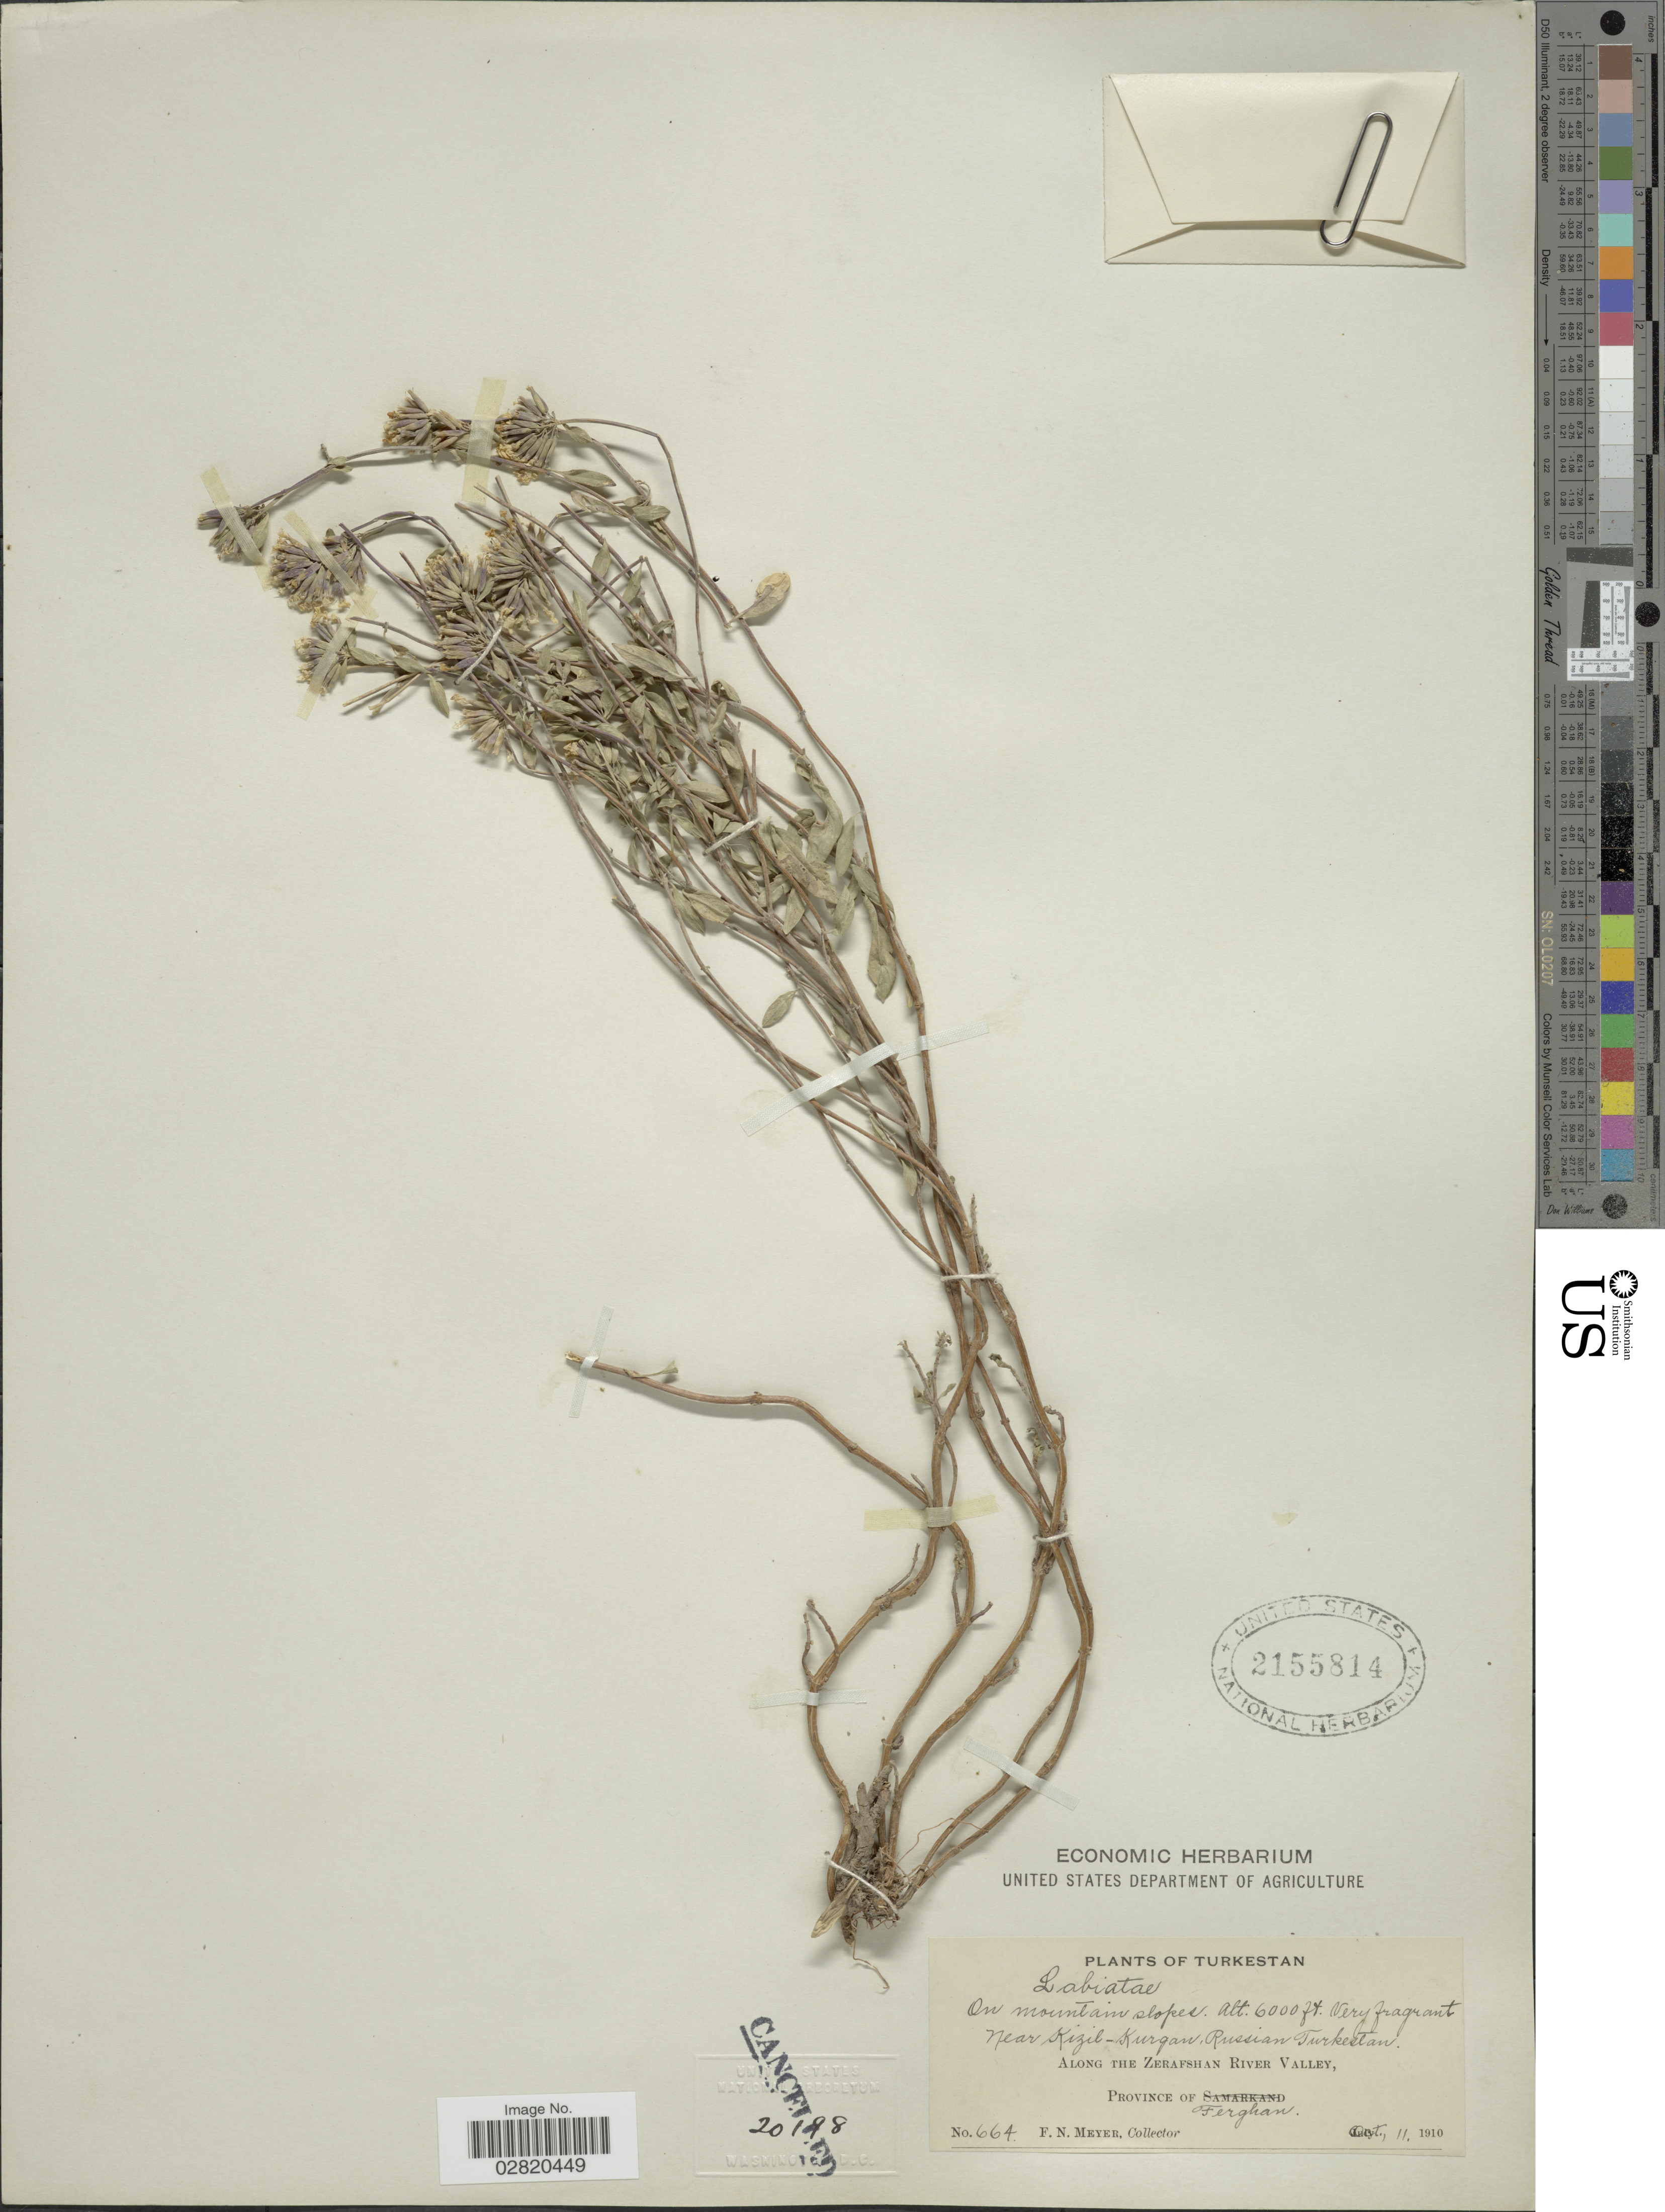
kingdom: Plantae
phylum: Tracheophyta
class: Magnoliopsida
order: Lamiales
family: Lamiaceae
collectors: F. N. Meyer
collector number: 664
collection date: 1910-10-11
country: Uzbekistan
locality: Turkestan. On mountain slopes. Very frequent near Kizil-Kurgan, Russian Turkestan. Along the Zerafshan River Valley. Province of Ferghan.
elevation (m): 1829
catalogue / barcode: US 2155814